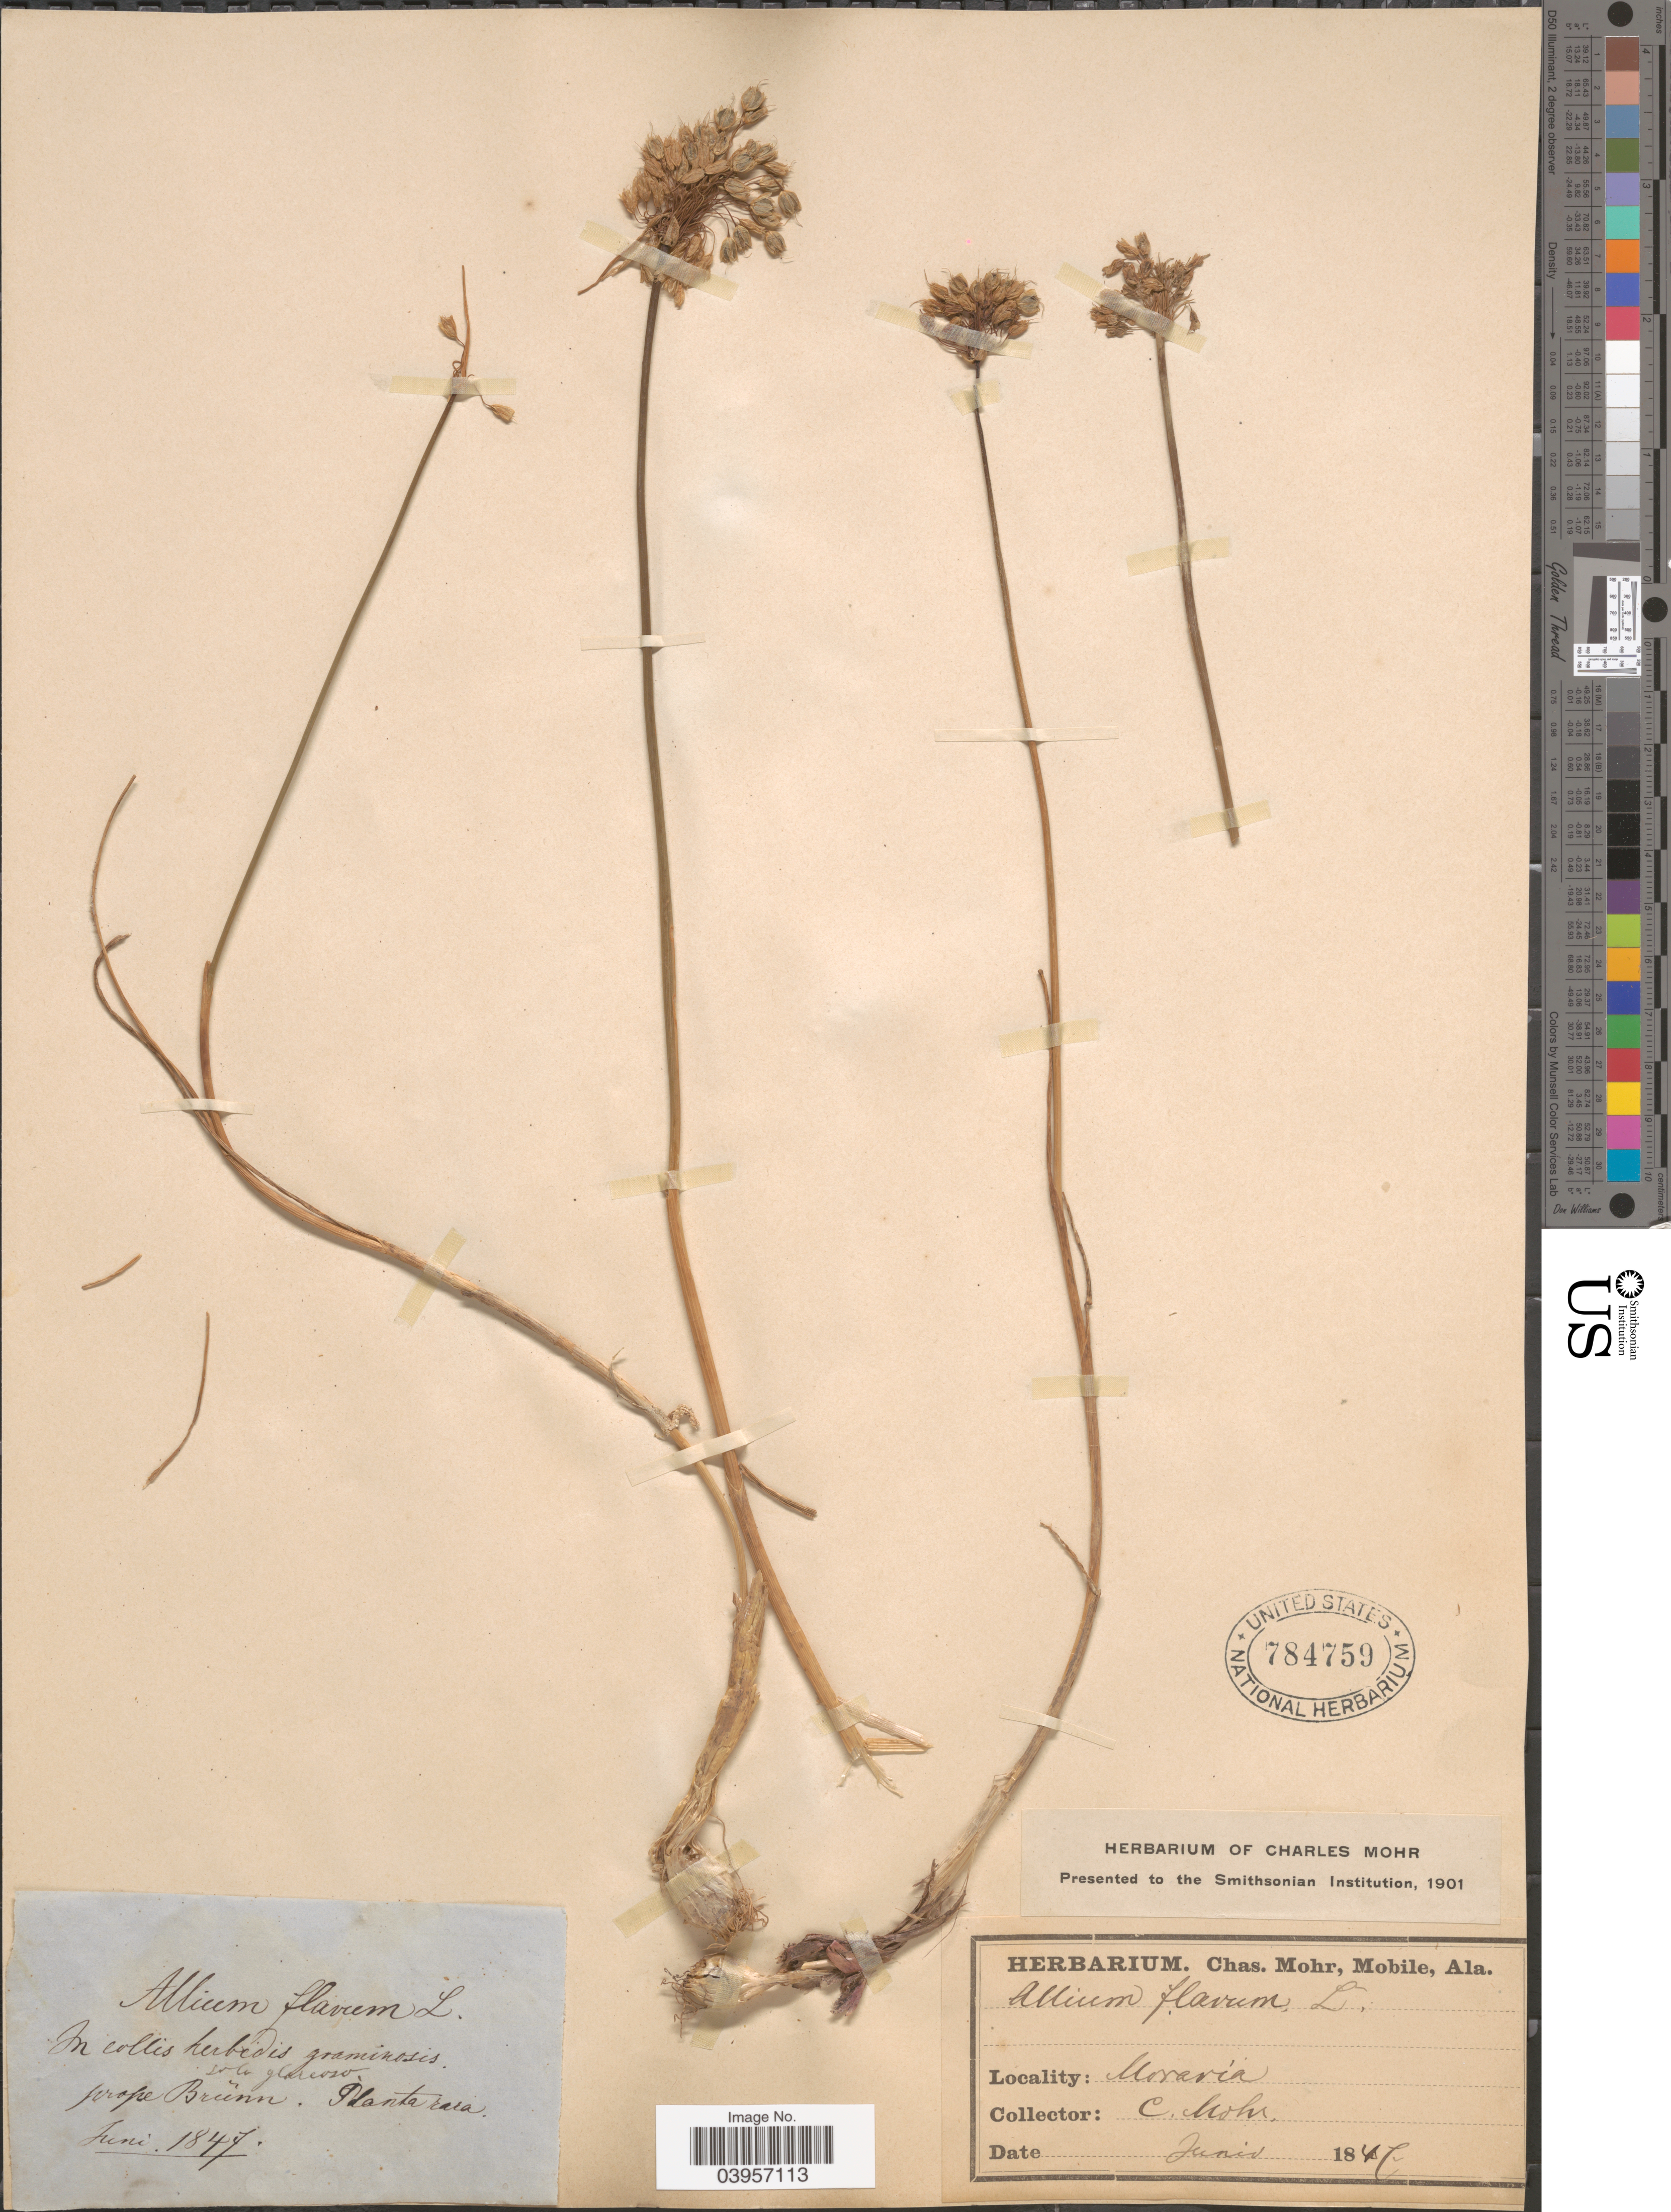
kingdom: Plantae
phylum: Tracheophyta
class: Liliopsida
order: Asparagales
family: Amaryllidaceae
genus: Allium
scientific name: Allium flavum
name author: L.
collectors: Mohr, C. T. (herbarium)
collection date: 1847-06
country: Czechia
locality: Moravia. In collis herbidis graminosis prope Brünn.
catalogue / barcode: US 784759